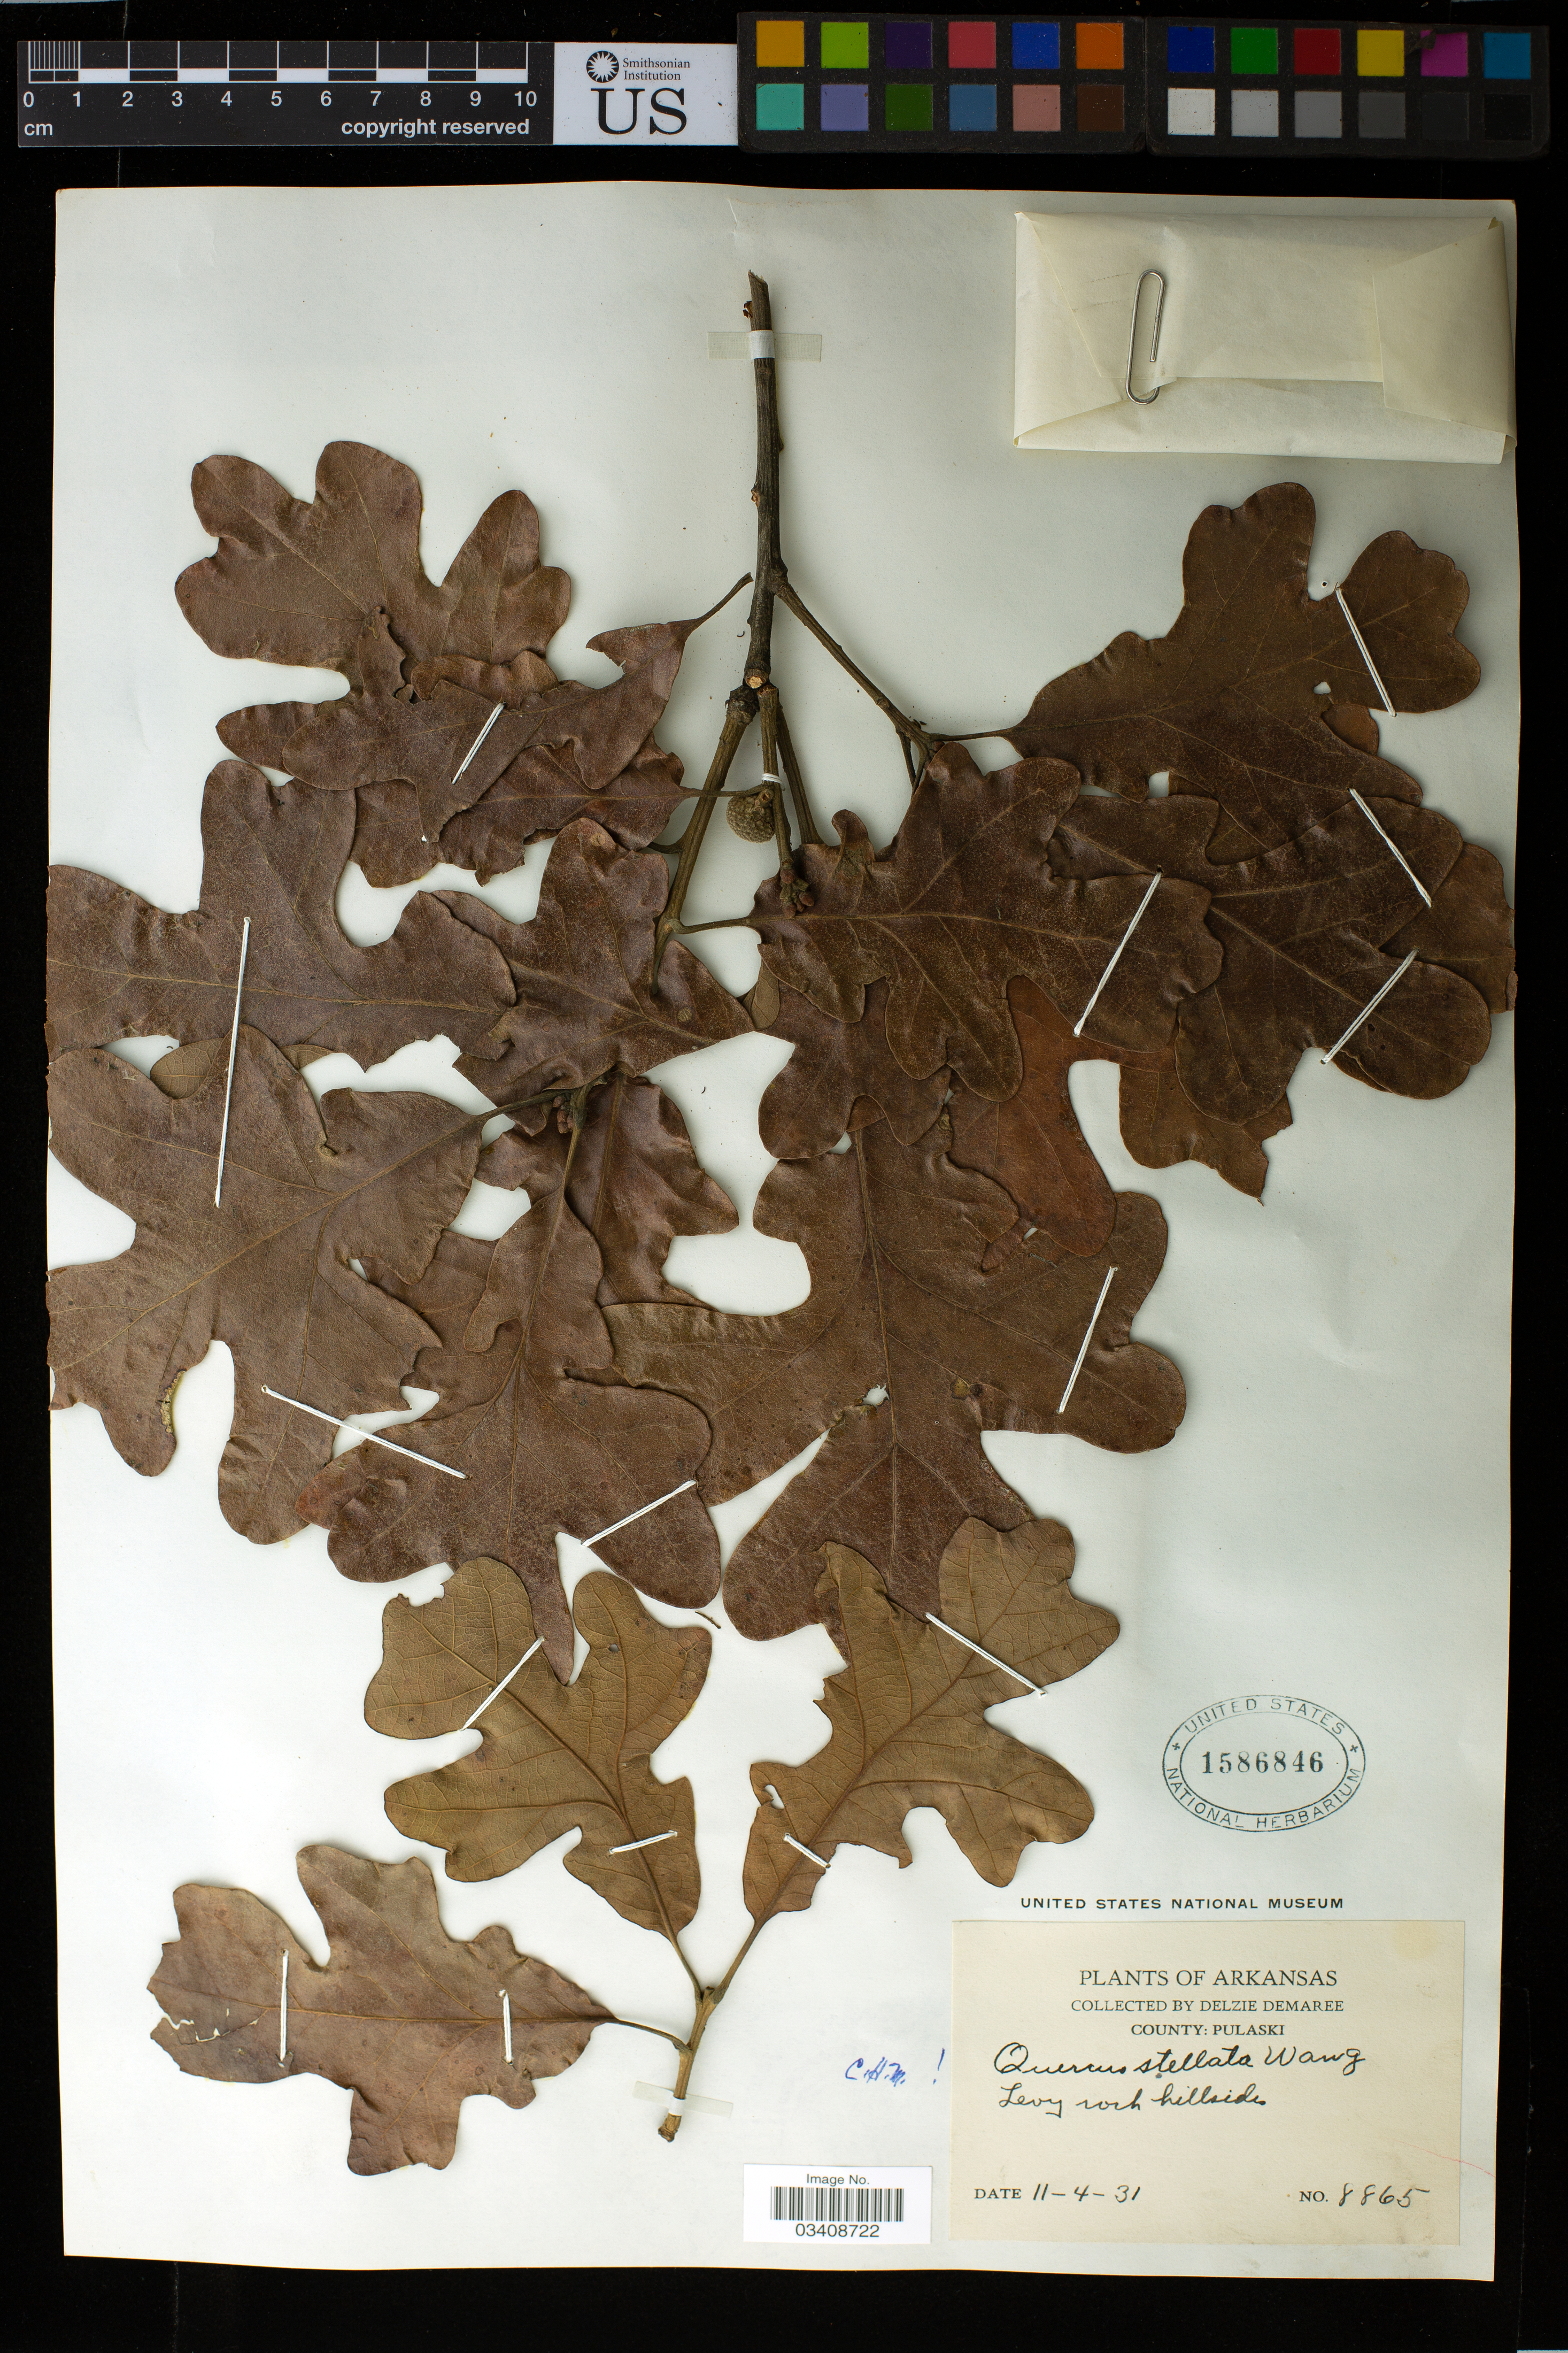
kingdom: Plantae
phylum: Tracheophyta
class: Magnoliopsida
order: Fagales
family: Fagaceae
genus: Quercus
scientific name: Quercus stellata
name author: Wangenh.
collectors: D. Demaree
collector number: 8865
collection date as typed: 11 Apr 1931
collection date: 1931-04-11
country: United States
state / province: Arkansas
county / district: Pulaski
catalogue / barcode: US 1586846